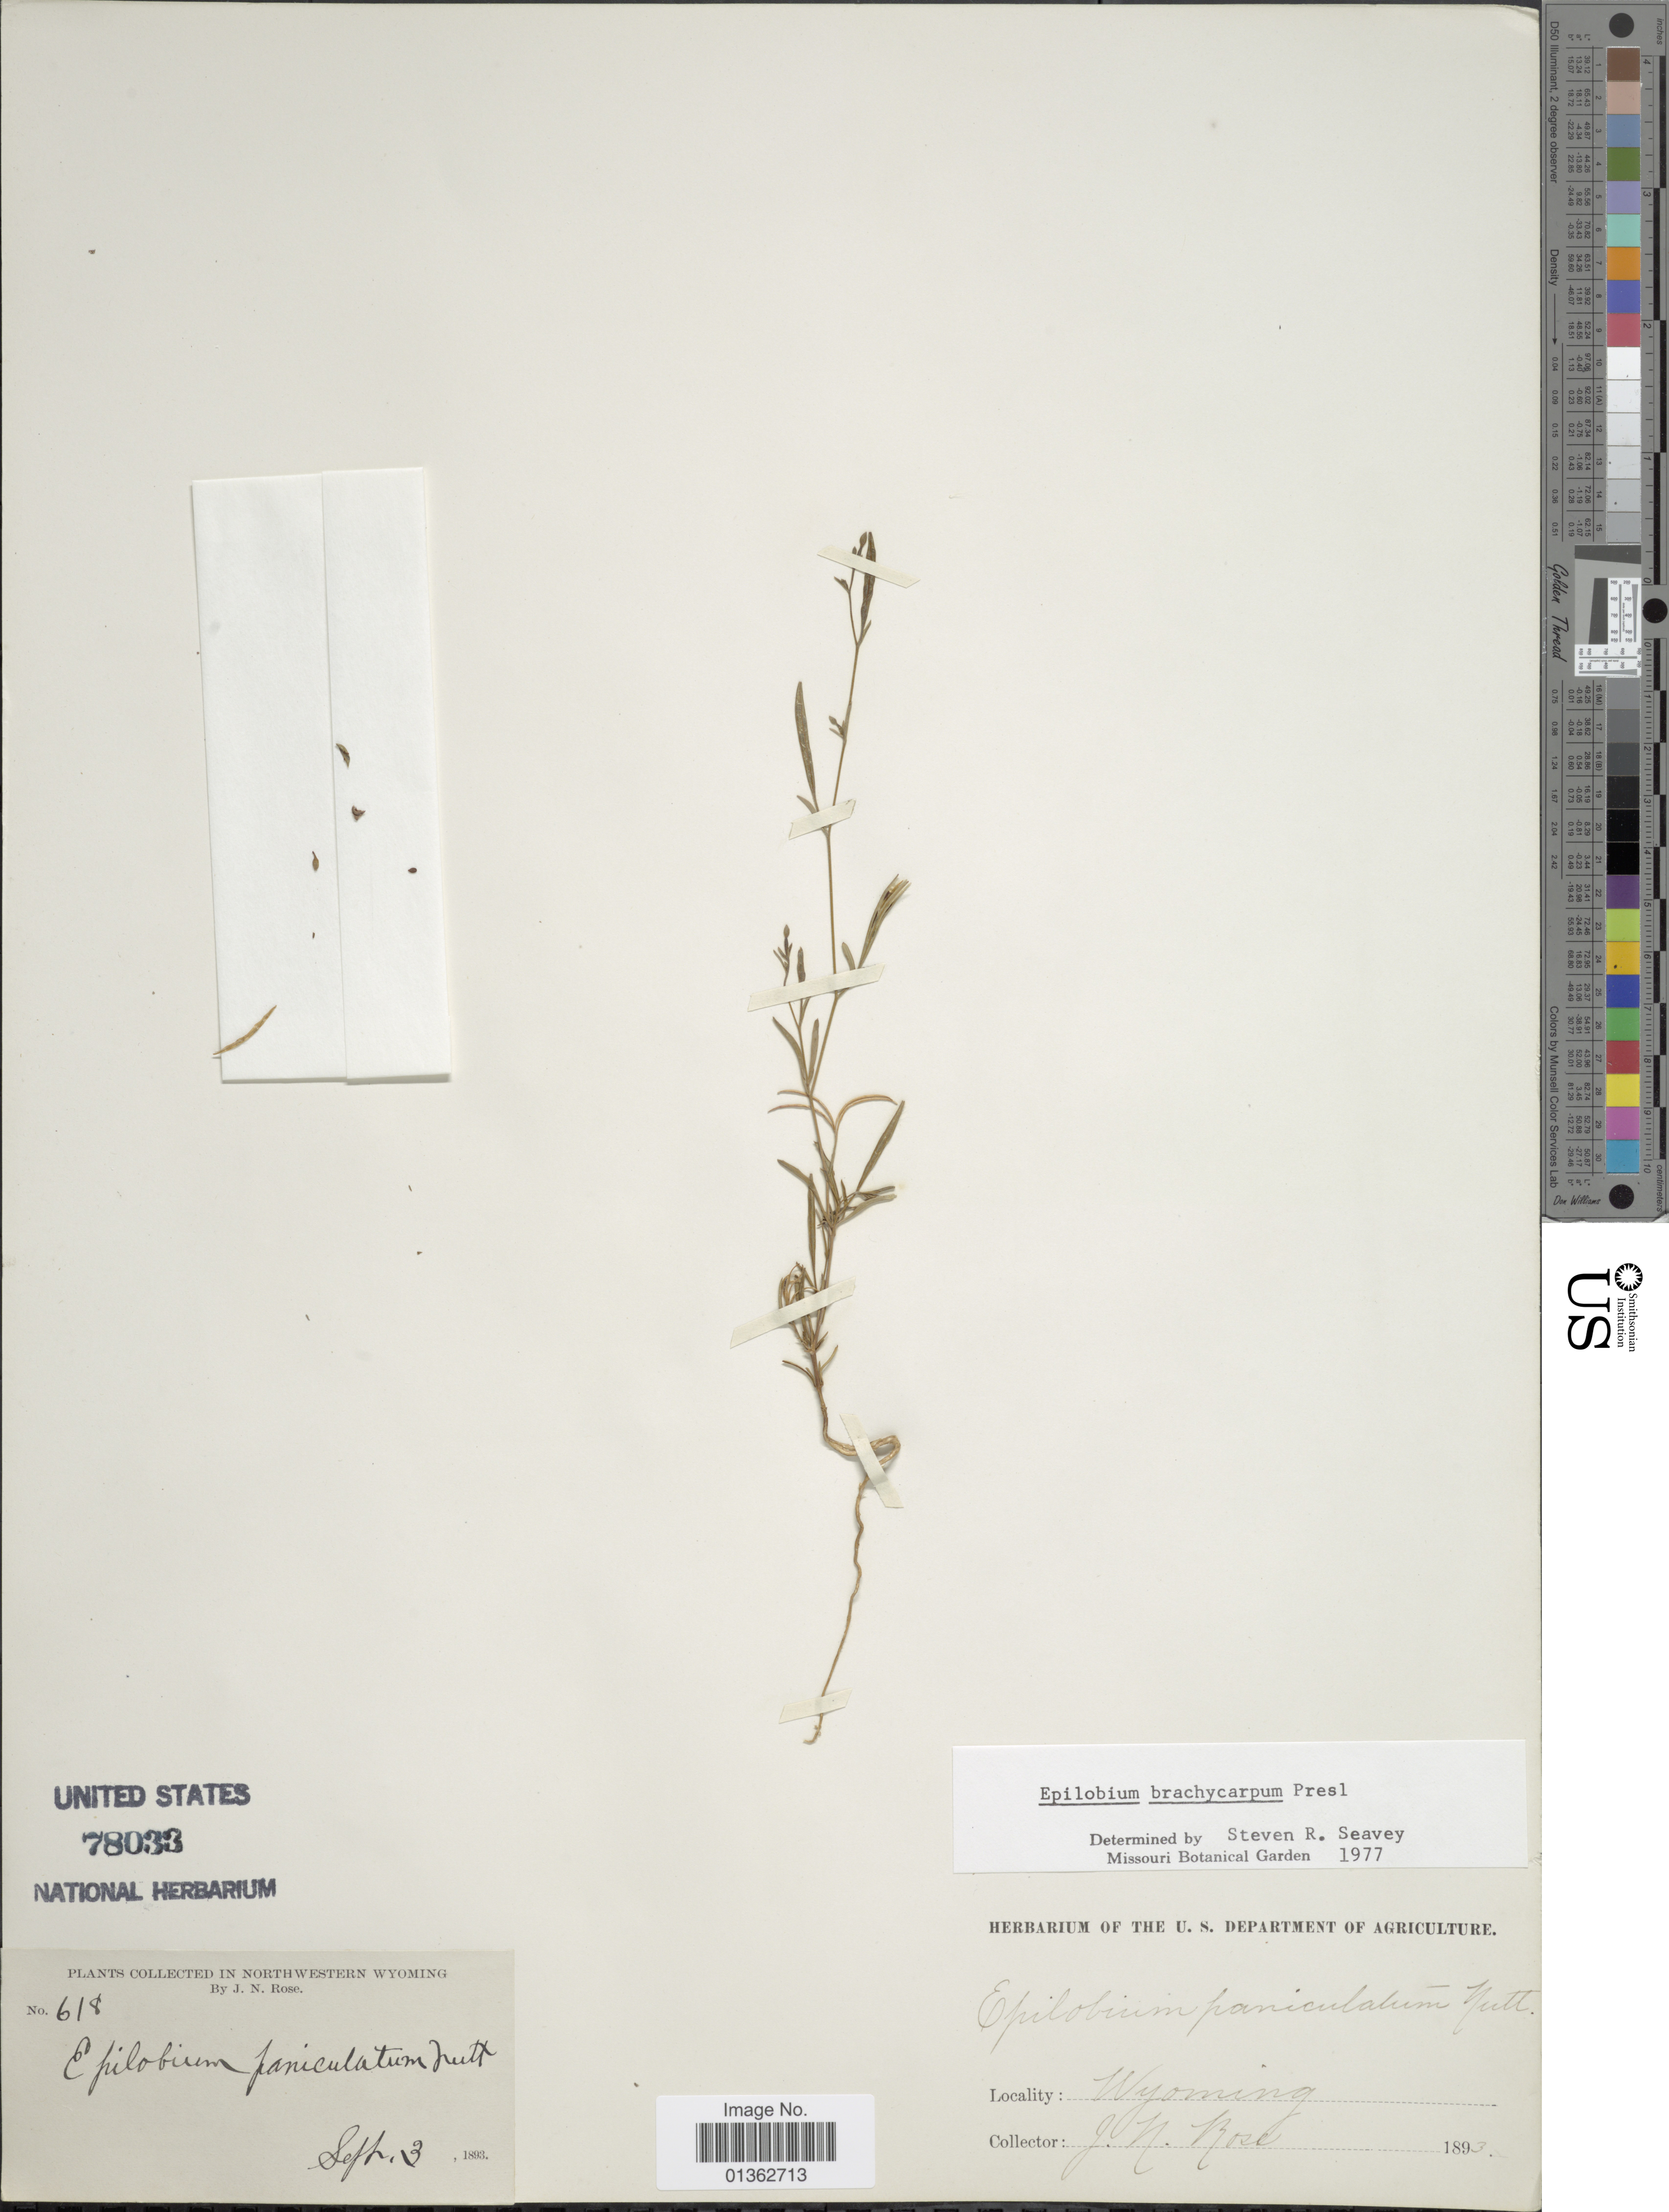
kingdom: Plantae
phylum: Tracheophyta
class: Magnoliopsida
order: Myrtales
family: Onagraceae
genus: Epilobium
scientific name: Epilobium brachycarpum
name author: C. Presl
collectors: J. N. Rose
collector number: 618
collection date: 1893-09-03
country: United States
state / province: Wyoming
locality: Northwestern Wyoming.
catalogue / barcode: US 78033